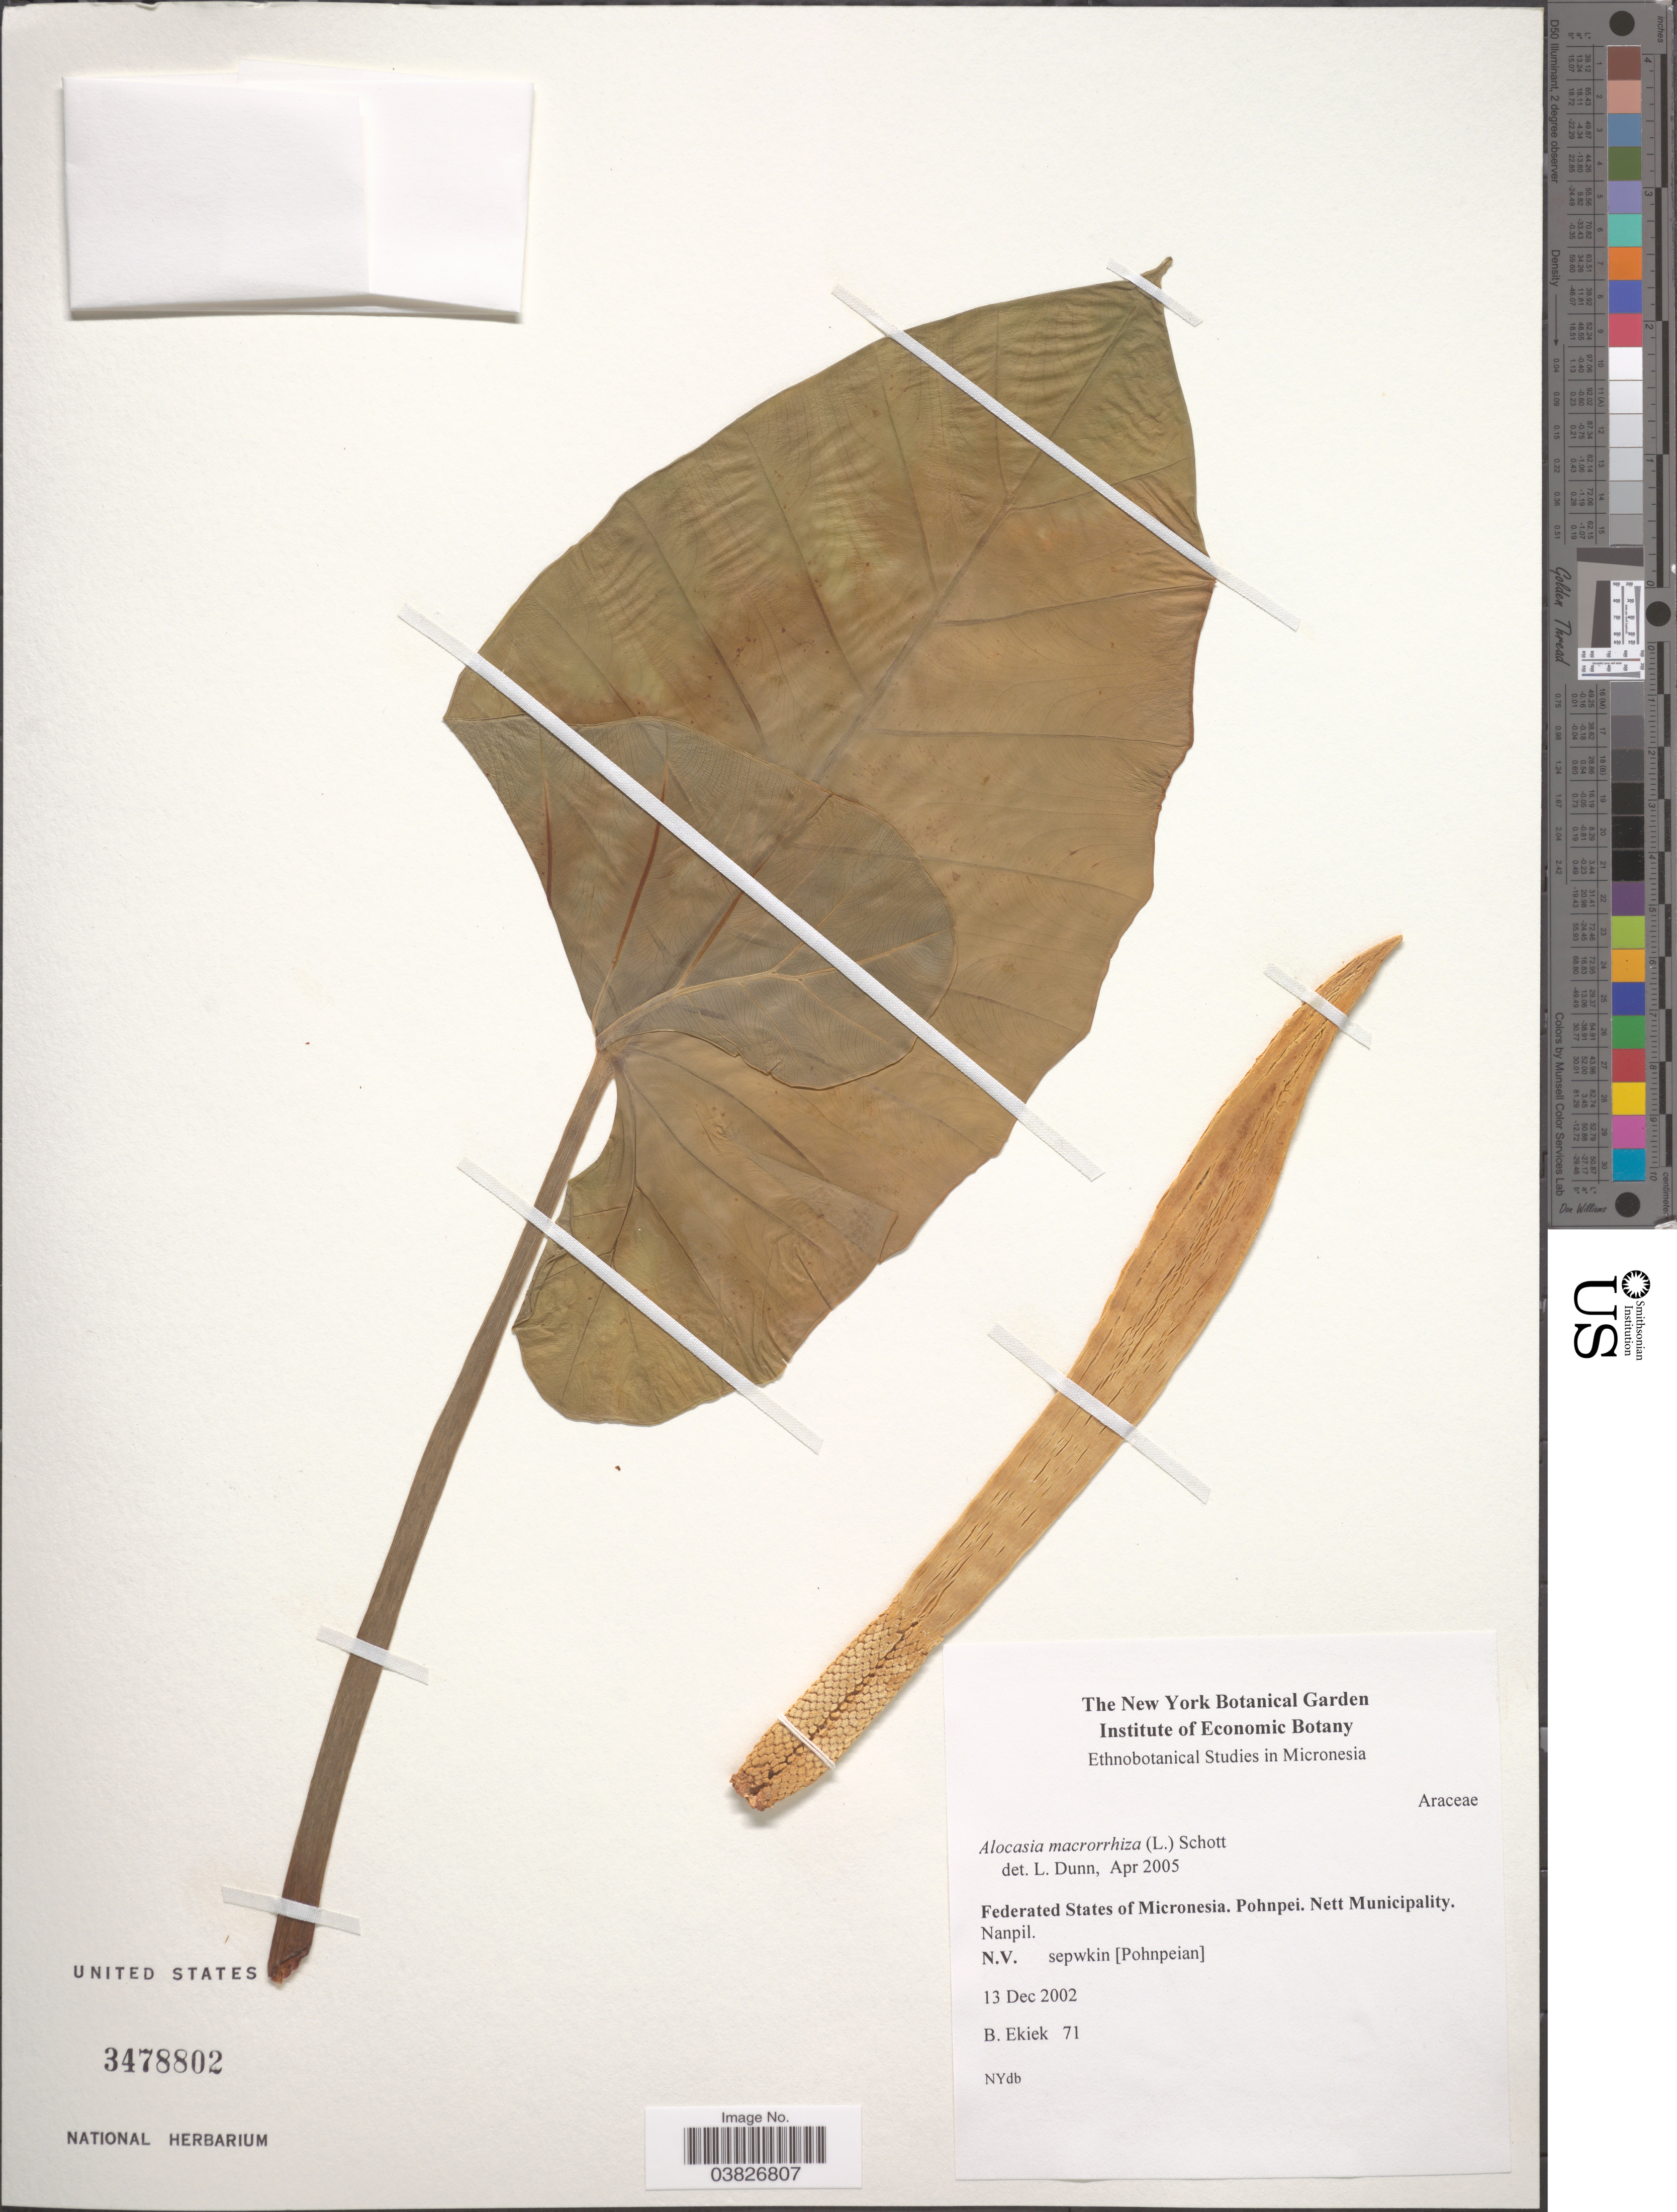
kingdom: Plantae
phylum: Tracheophyta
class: Liliopsida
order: Alismatales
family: Araceae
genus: Alocasia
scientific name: Alocasia macrorrhizos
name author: (L.) G. Don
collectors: B. Ekiek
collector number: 71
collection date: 2002-12-13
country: Micronesia, Federated States of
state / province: Pohnpei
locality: Nett Municipality. Nanpil.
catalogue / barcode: US 3478802